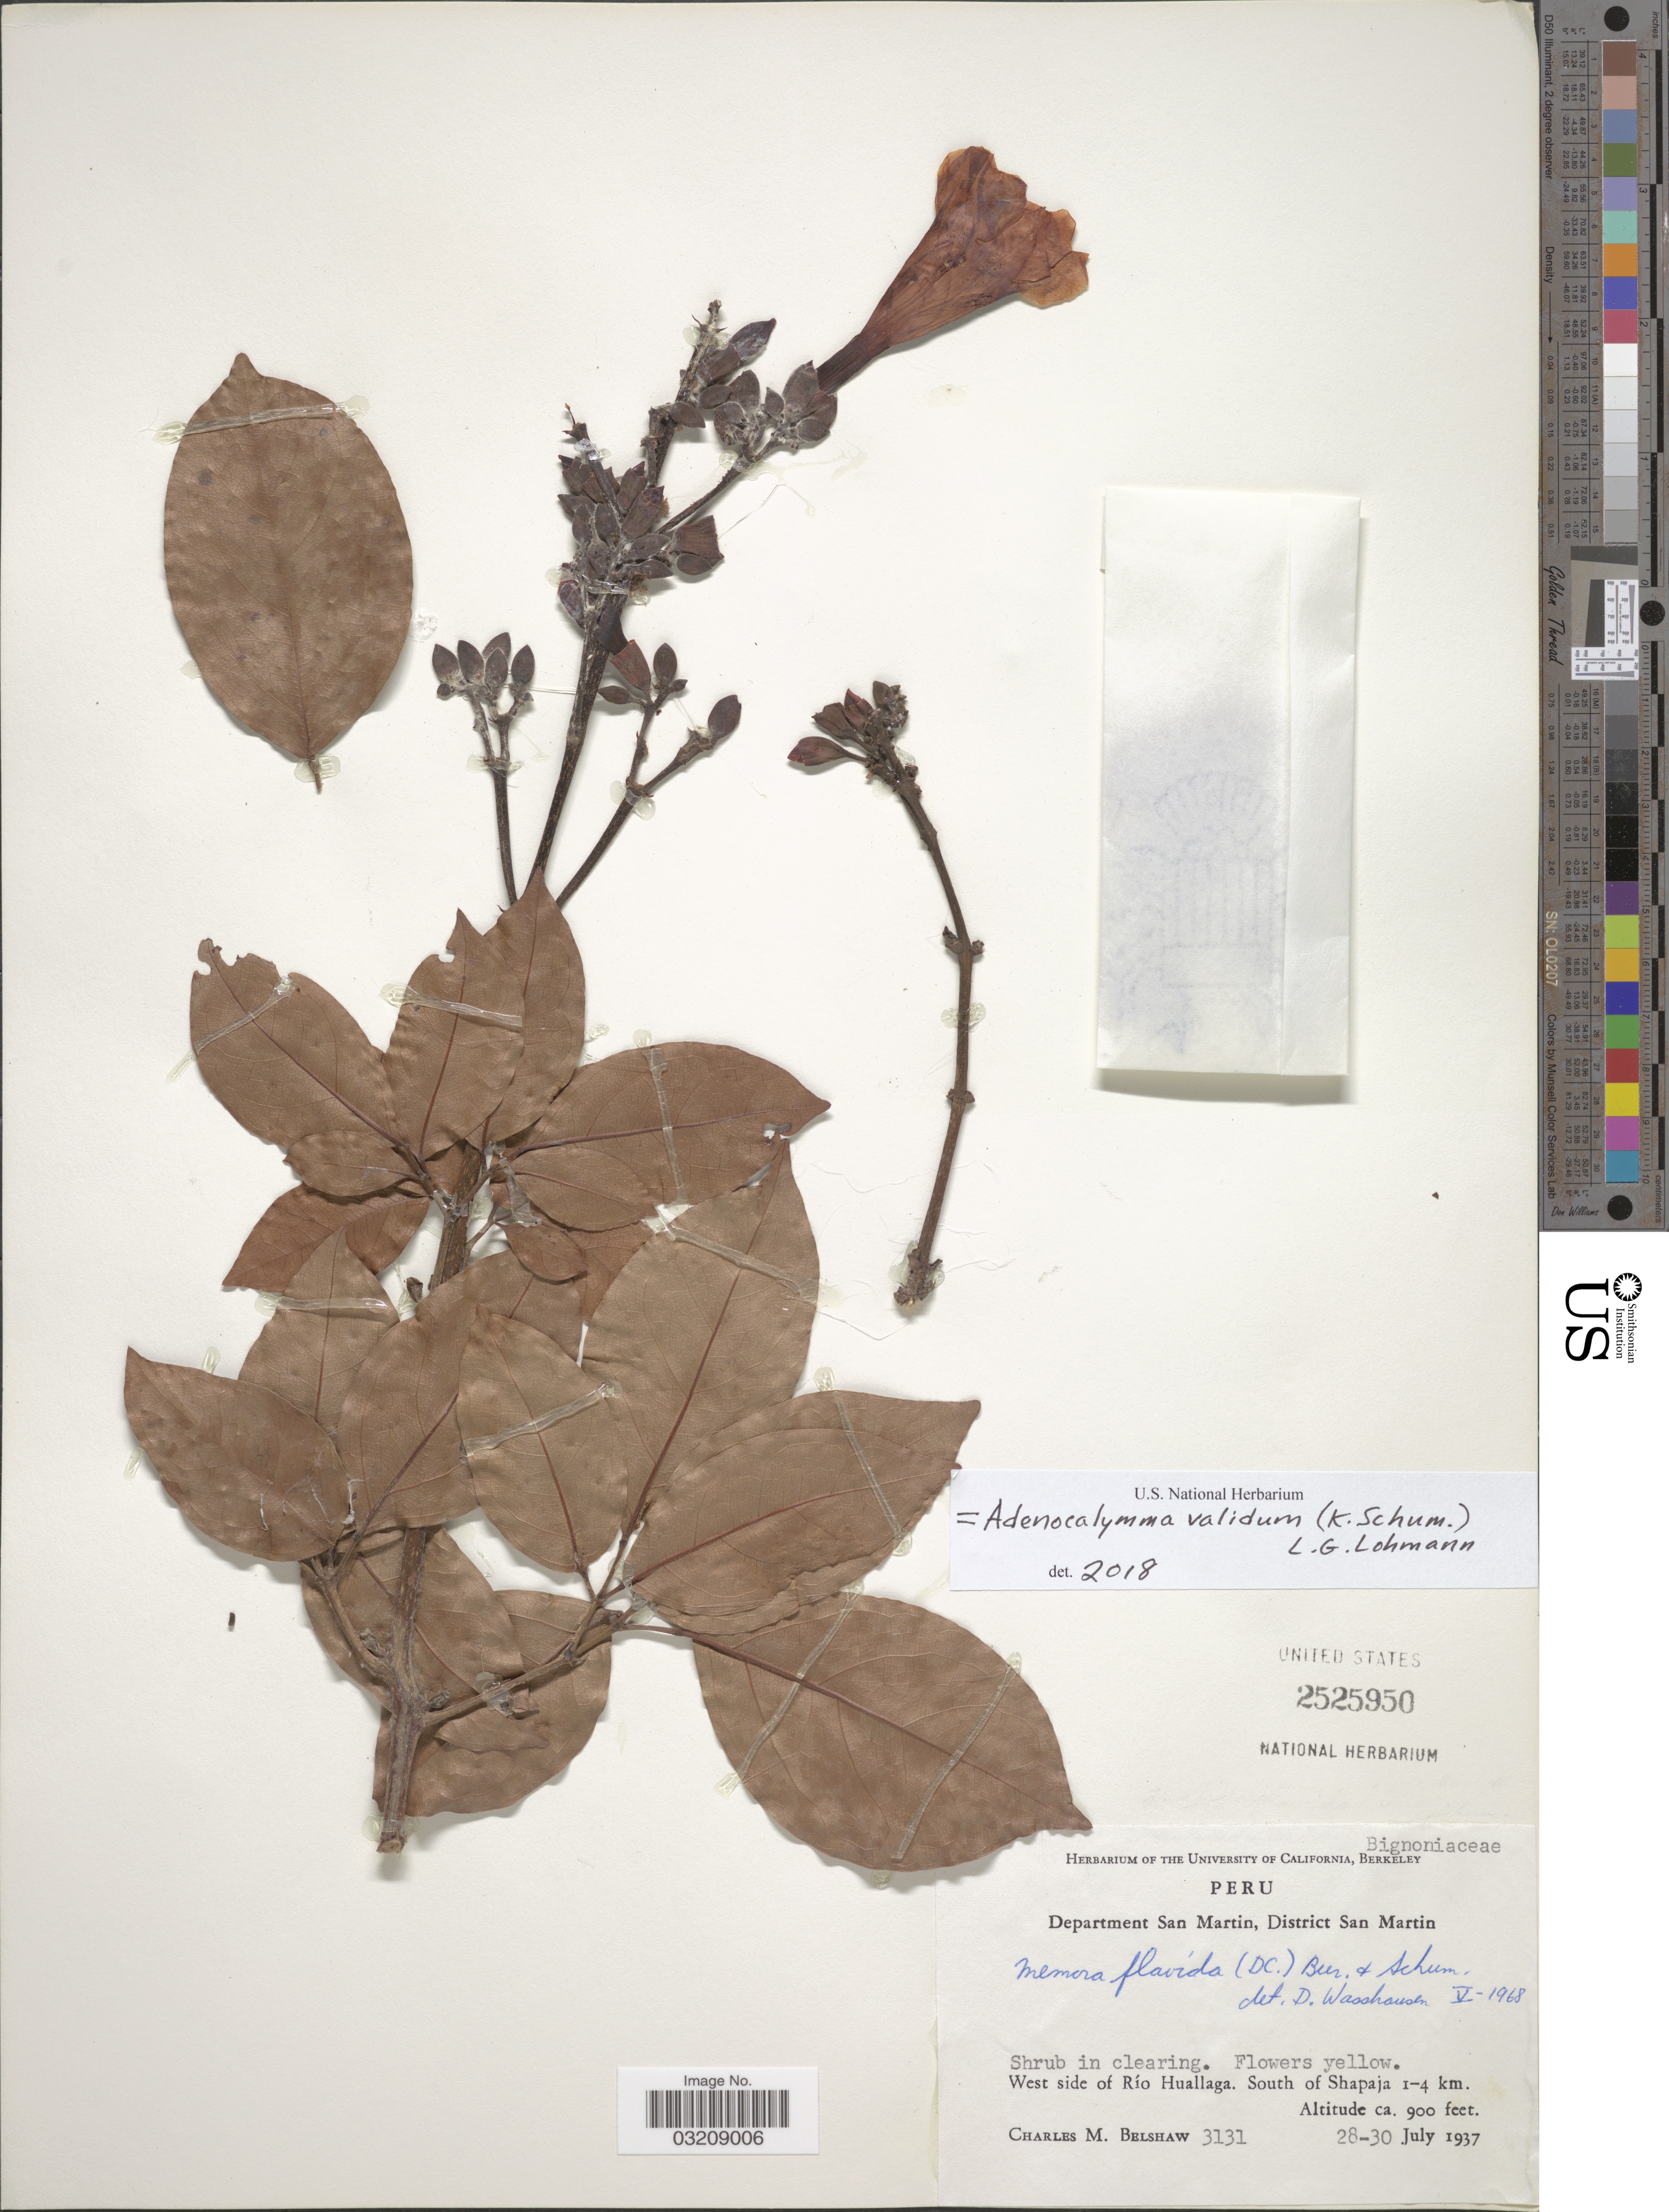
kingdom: Plantae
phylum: Tracheophyta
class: Magnoliopsida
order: Lamiales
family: Bignoniaceae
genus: Adenocalymma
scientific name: Adenocalymma validum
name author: (K. Schum.) L.G. Lohmann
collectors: C. Shaw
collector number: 3131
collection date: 1937-07-28/1937-07-30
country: Peru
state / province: San Martín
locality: Department San Martin, District San Martin. West side of Río Huallaga. South of Shapaja 1-4 km.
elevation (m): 274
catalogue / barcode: US 2525950